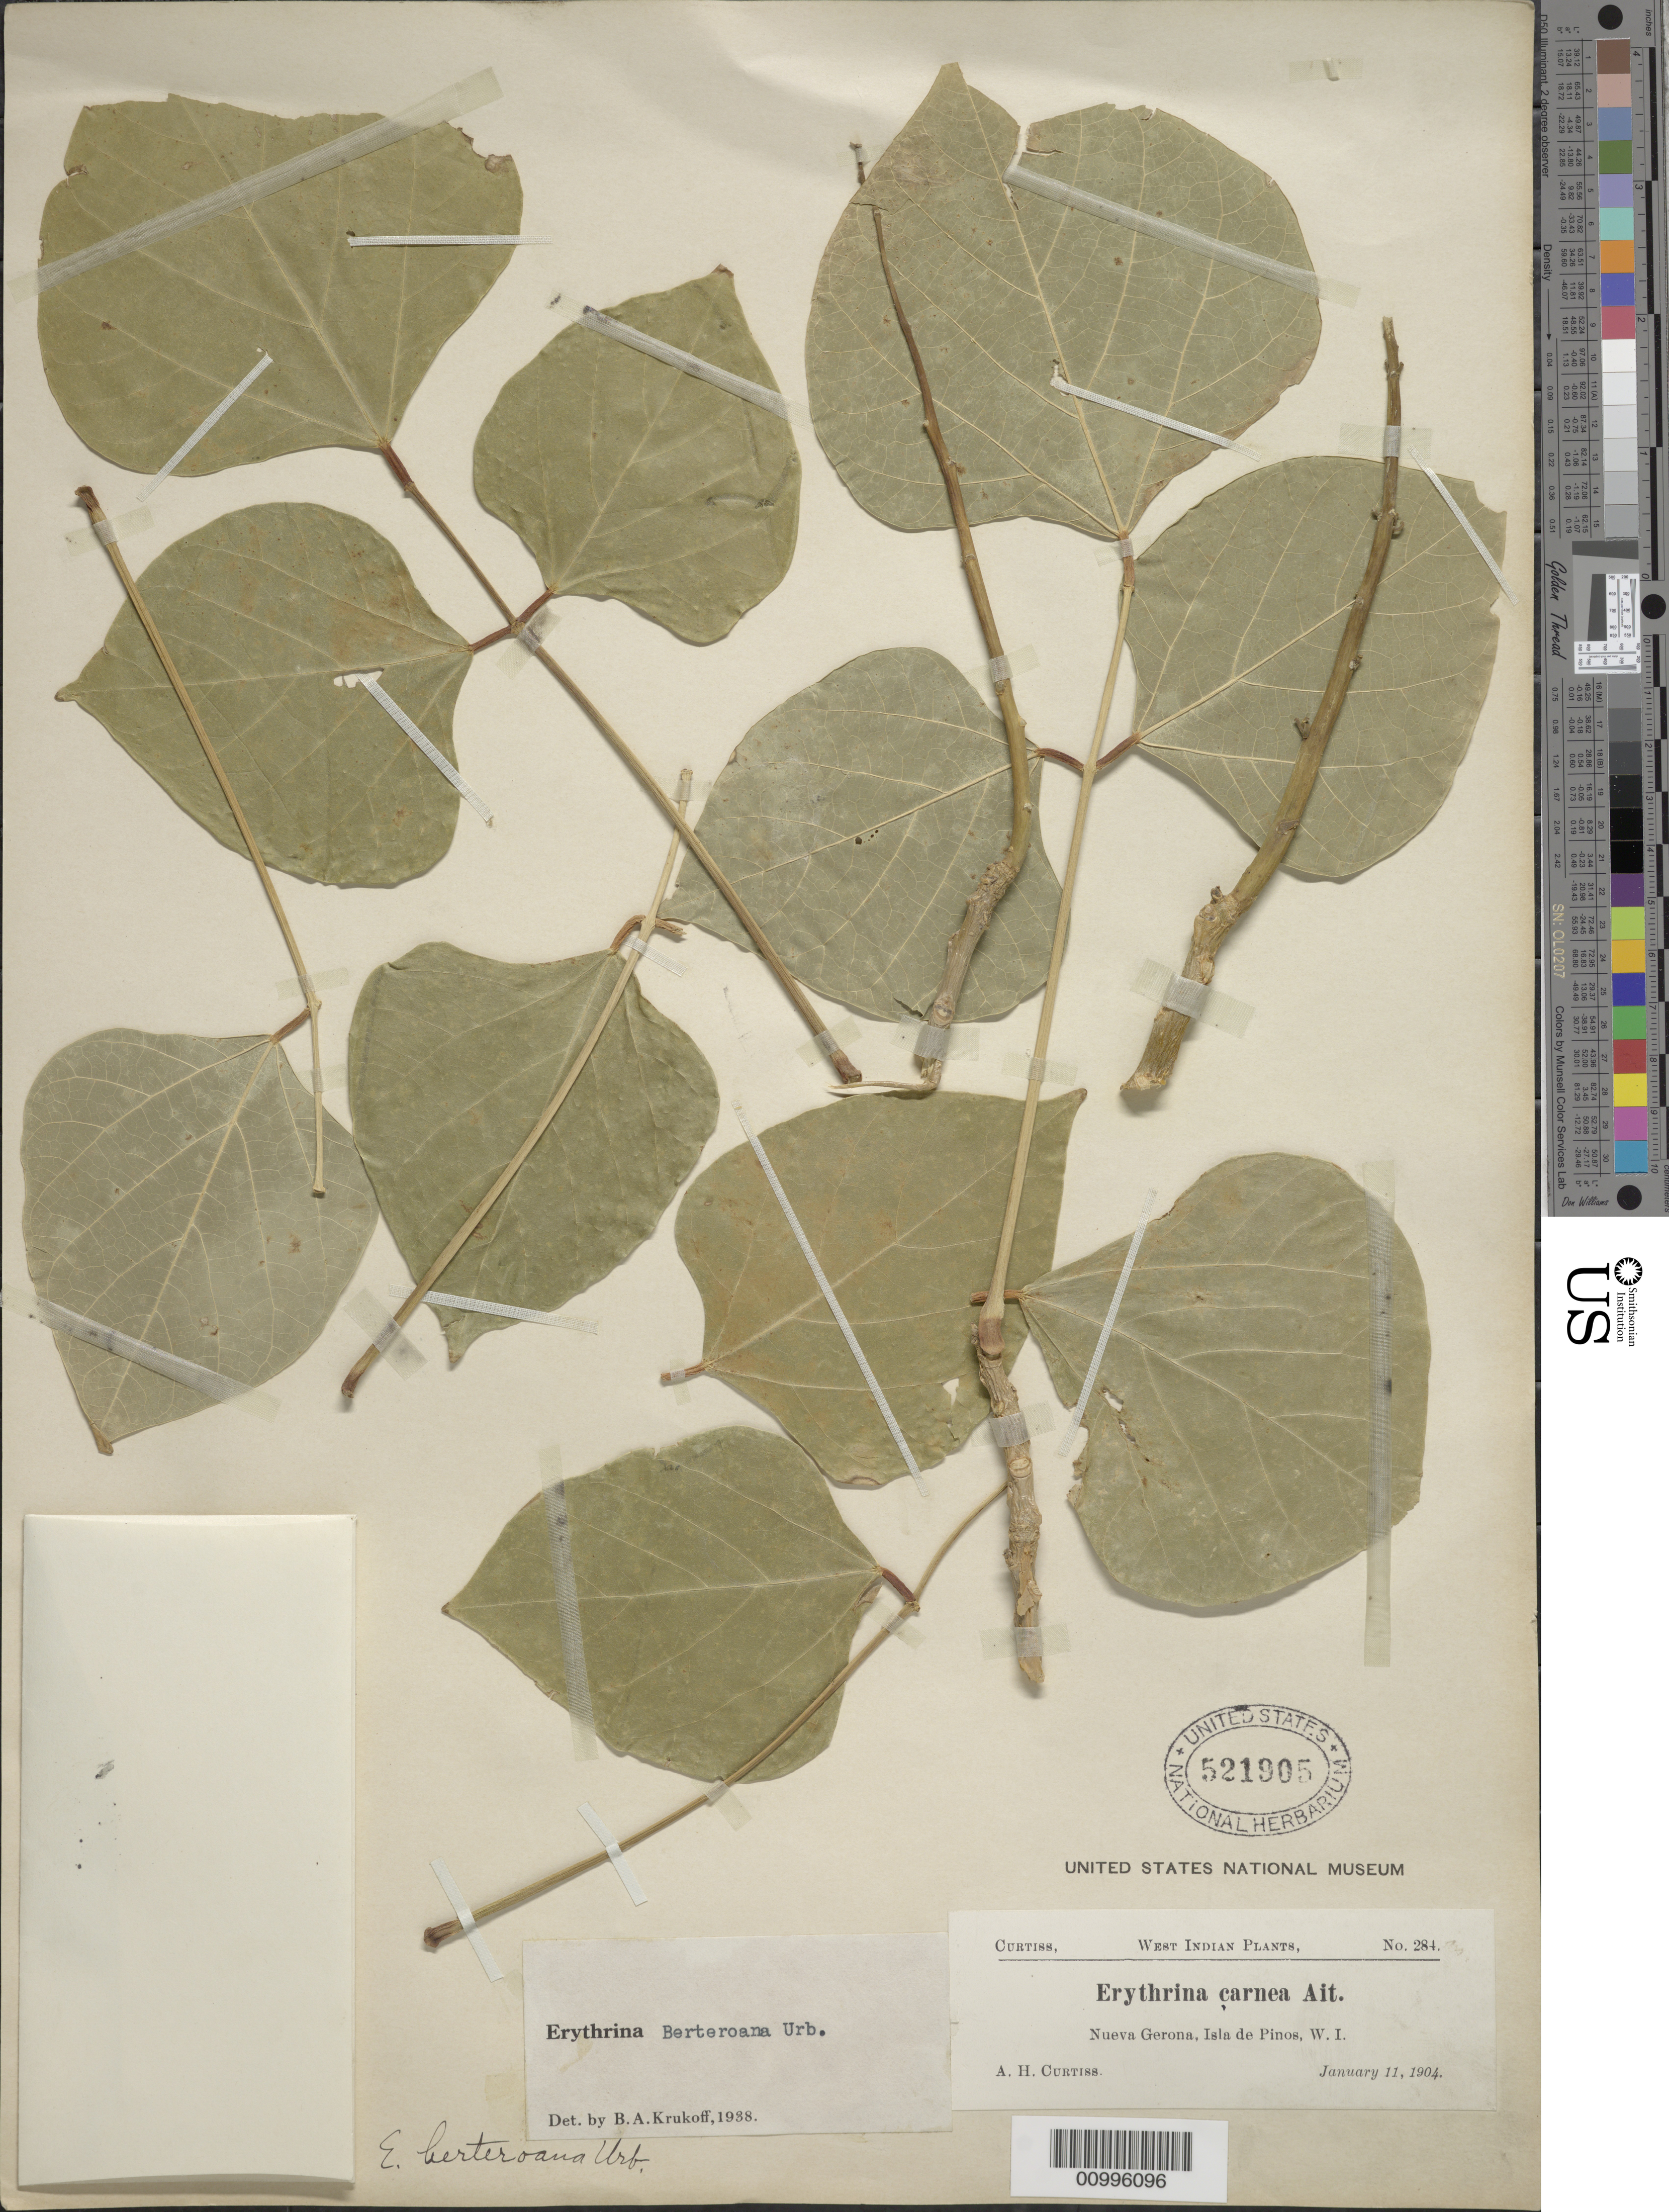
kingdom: Plantae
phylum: Tracheophyta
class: Magnoliopsida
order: Fabales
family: Fabaceae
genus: Erythrina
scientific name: Erythrina berteroana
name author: Urb.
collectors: A. H. Curtiss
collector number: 284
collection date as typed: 11 Jan 1904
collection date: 1904-01-11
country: Cuba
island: Isla de la Juventud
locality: Nueva Gerona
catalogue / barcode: US 521905